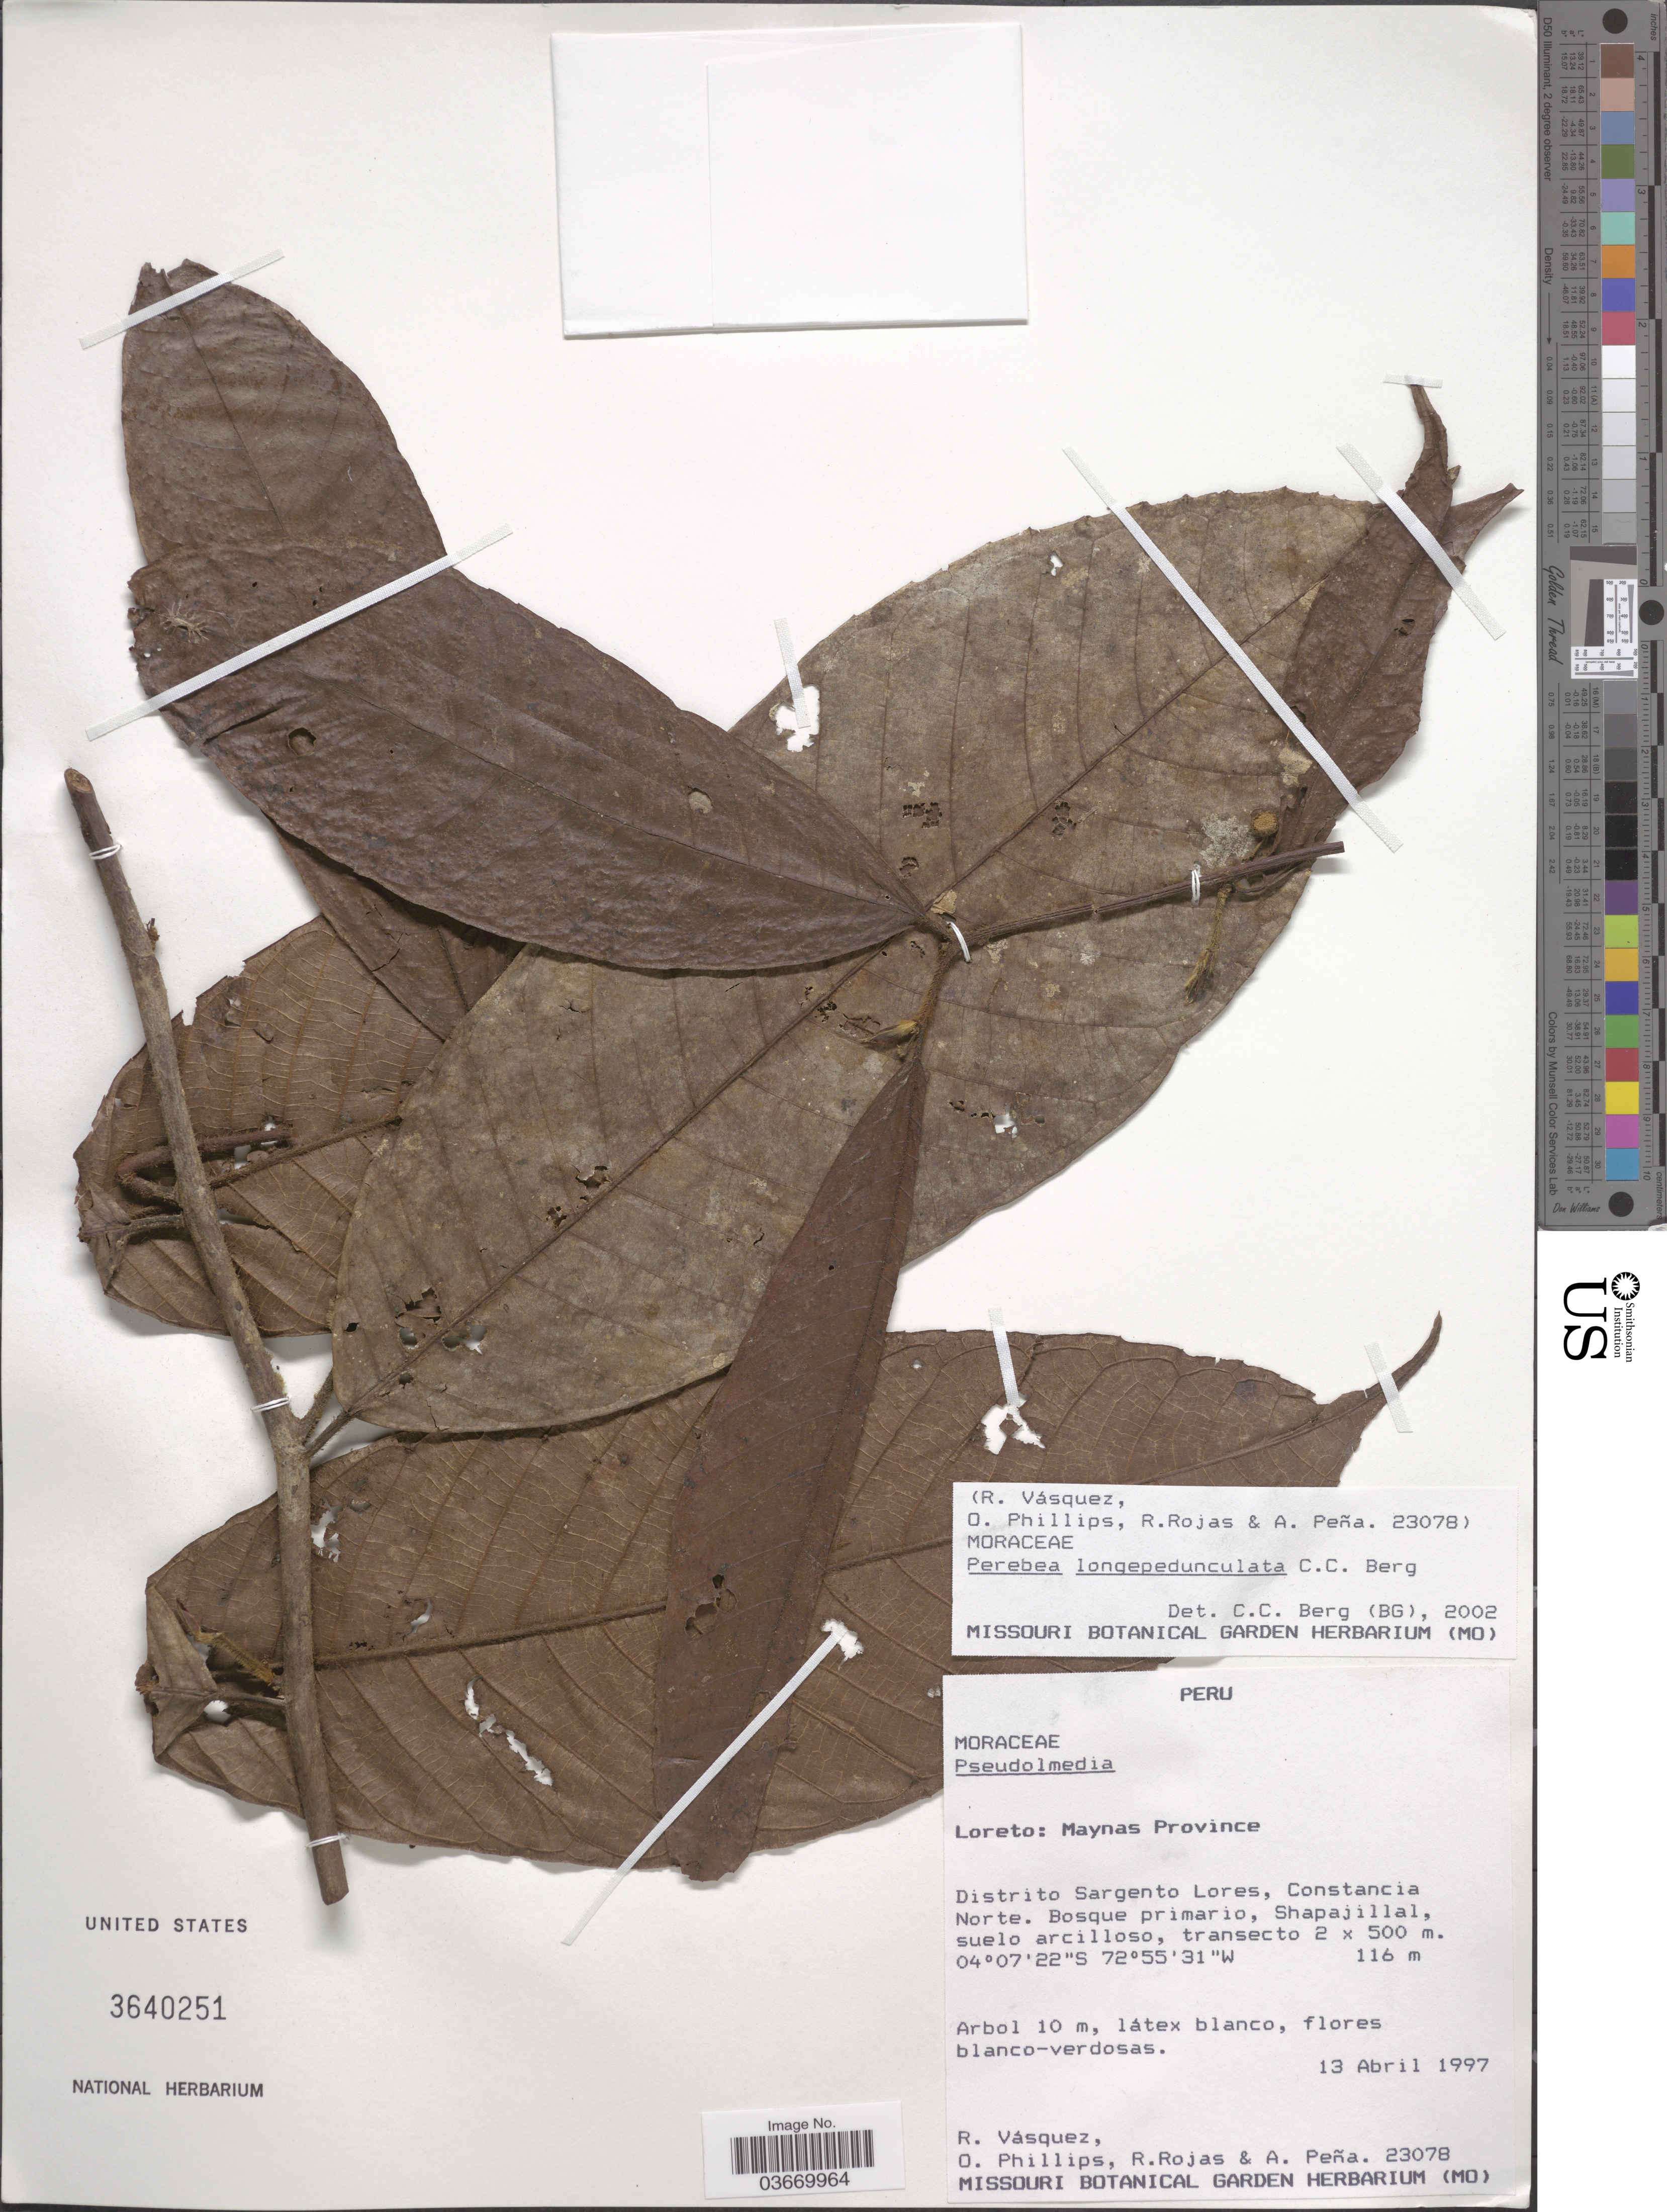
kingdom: Plantae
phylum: Tracheophyta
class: Magnoliopsida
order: Rosales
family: Moraceae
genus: Perebea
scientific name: Perebea longepedunculata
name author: C.C. Berg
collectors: R. Vásquez, O. Phillips, R. Rojas & A. Peña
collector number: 23078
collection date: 1997-04-13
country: Peru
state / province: Loreto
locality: Maynas Province. Distrito Sargento Lores, Constancia Norte. Bosque primario, Shapajillal, suelo arcilloso, transecto 2 x 500 m.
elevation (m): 116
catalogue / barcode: US 3640251